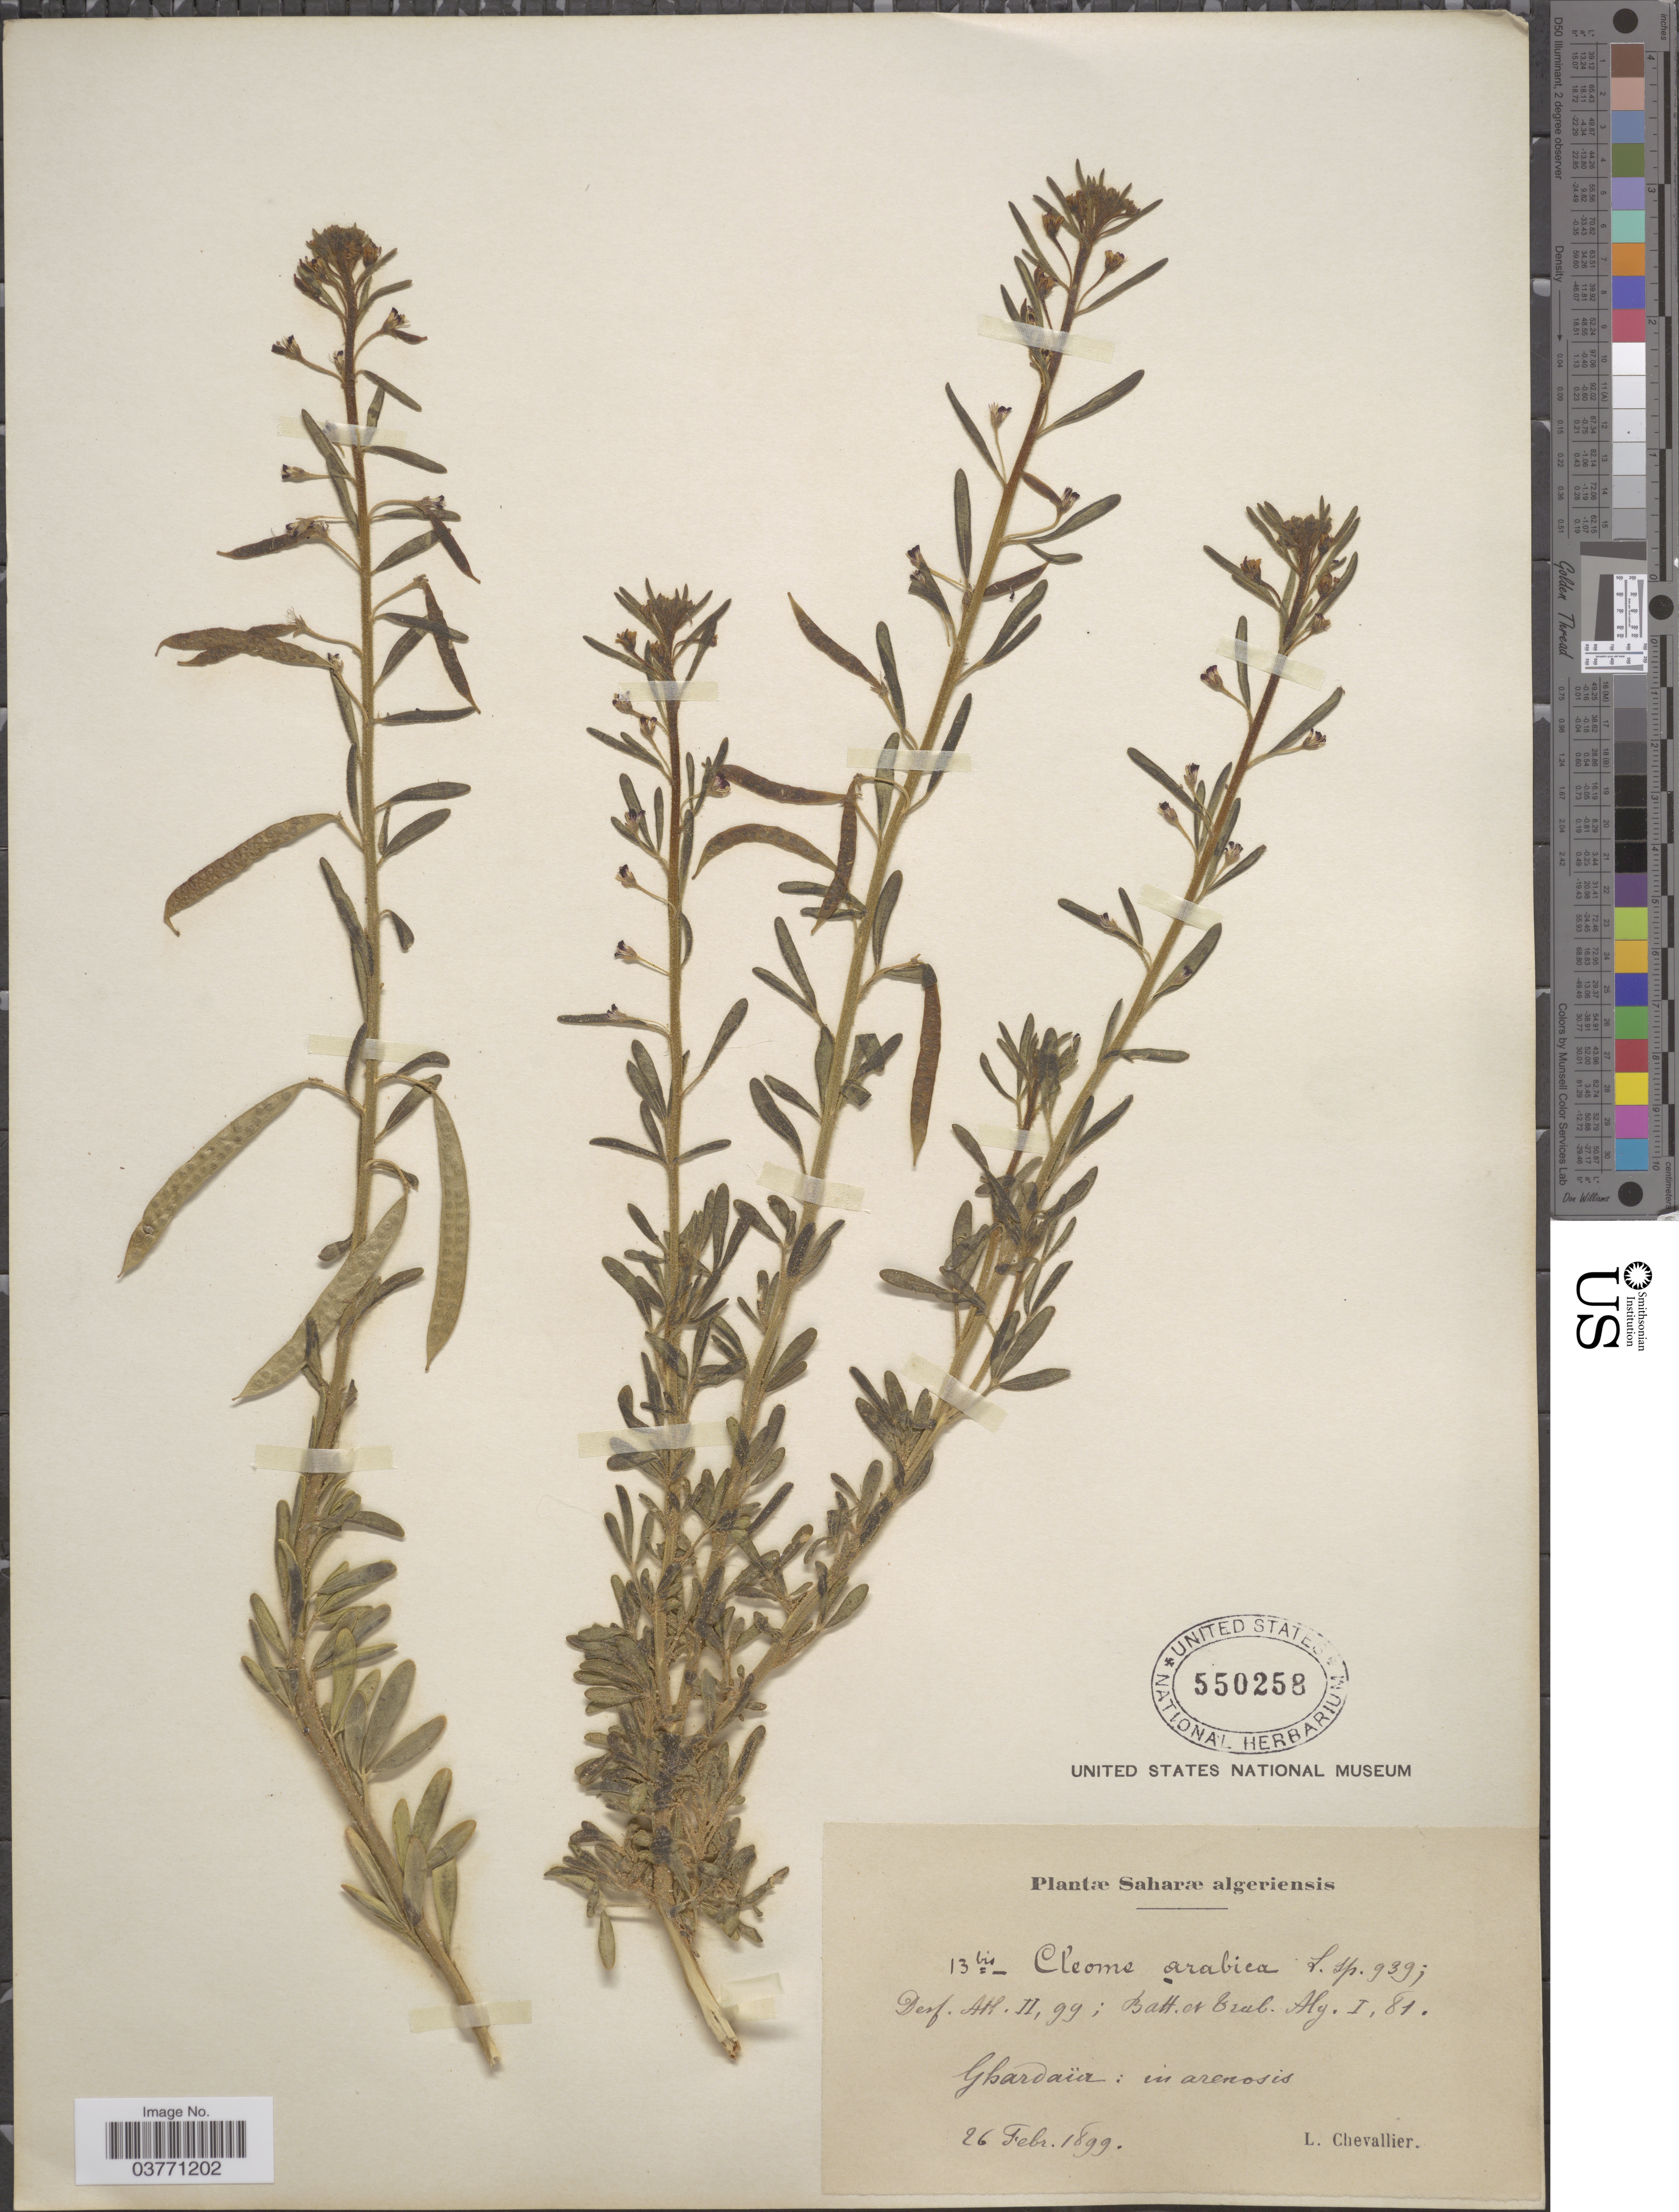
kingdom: Plantae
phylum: Tracheophyta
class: Magnoliopsida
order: Brassicales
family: Cleomaceae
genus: Cleome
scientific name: Cleome arabica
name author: L.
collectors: L. Chevallier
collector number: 13bis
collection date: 1899-02-26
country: Algeria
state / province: Ghardaïa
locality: Saharæ algeriensis.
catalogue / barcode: US 550258